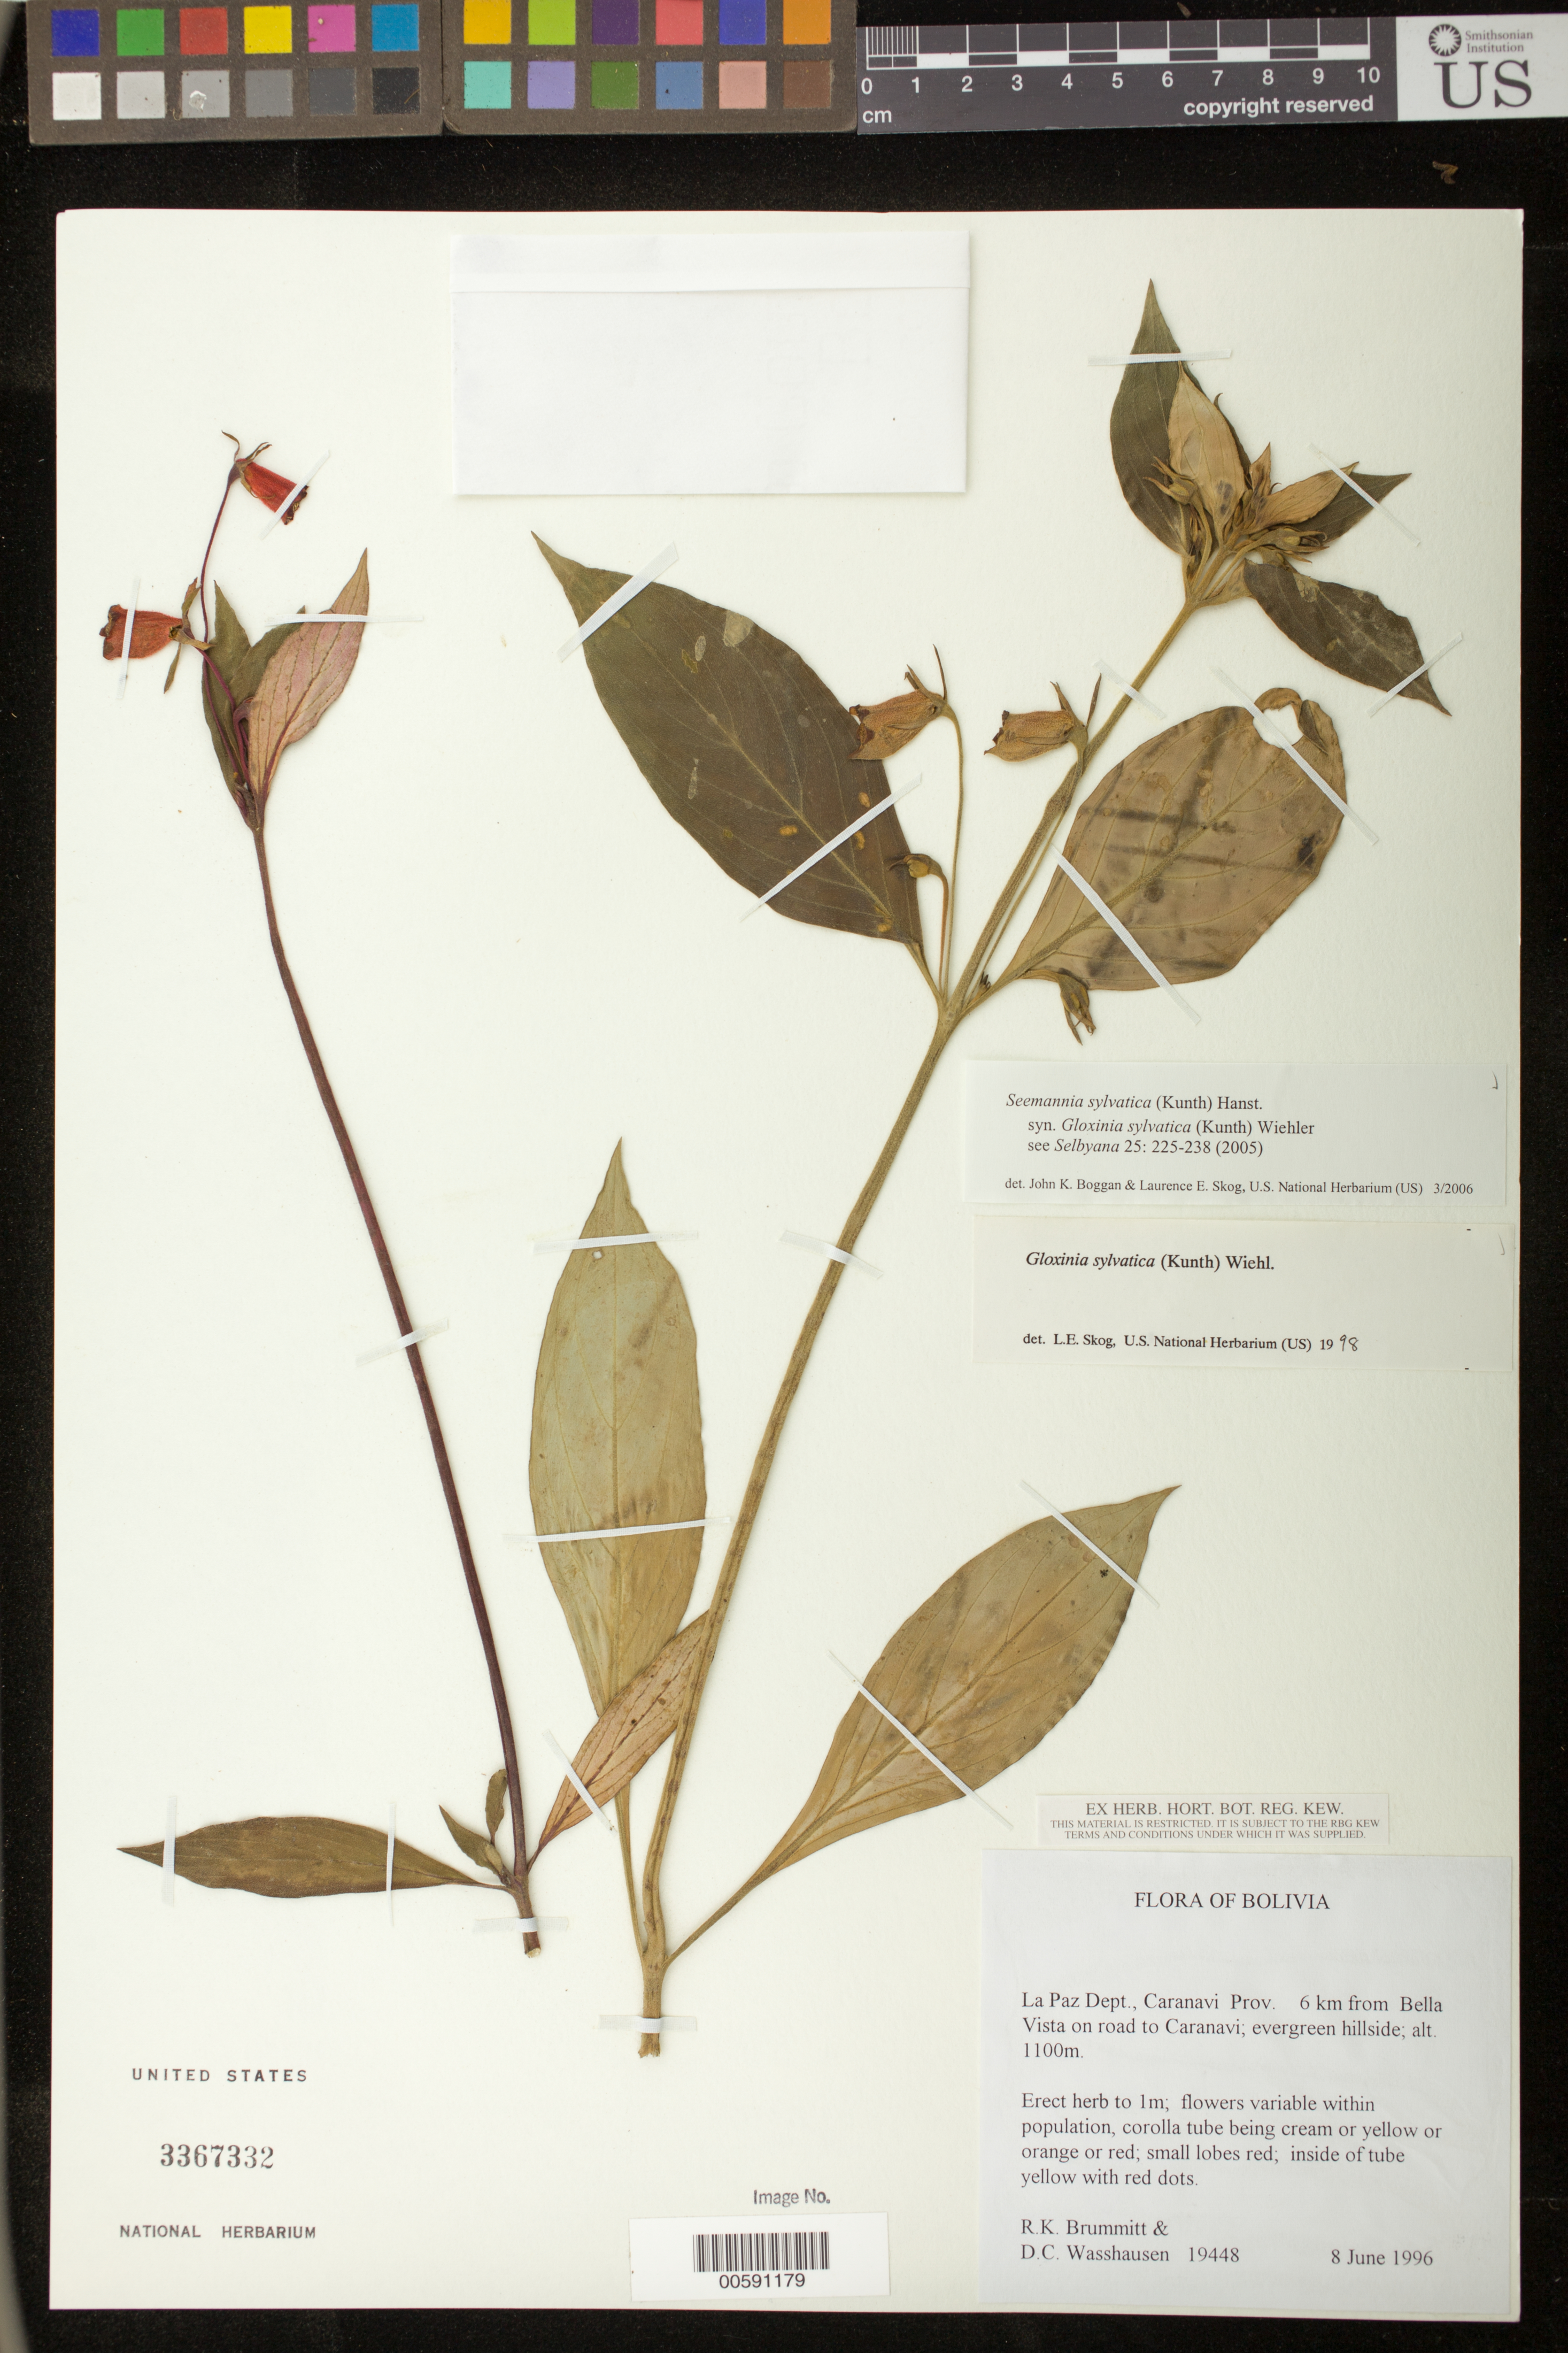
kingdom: Plantae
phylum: Tracheophyta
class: Magnoliopsida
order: Lamiales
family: Gesneriaceae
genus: Seemannia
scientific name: Seemannia sylvatica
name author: (Kunth) Hanst.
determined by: Boggan, J. K.; Skog, L. E.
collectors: R. K. Brummitt & D. C. Wasshausen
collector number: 19448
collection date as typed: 08 Jun 1996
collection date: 1996-06-08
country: Bolivia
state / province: La Paz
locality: Prov. Caranavi, 6 km from Bella Vista on road to Caranavi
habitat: Evergreen hillside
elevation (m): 1100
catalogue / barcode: US 3367332